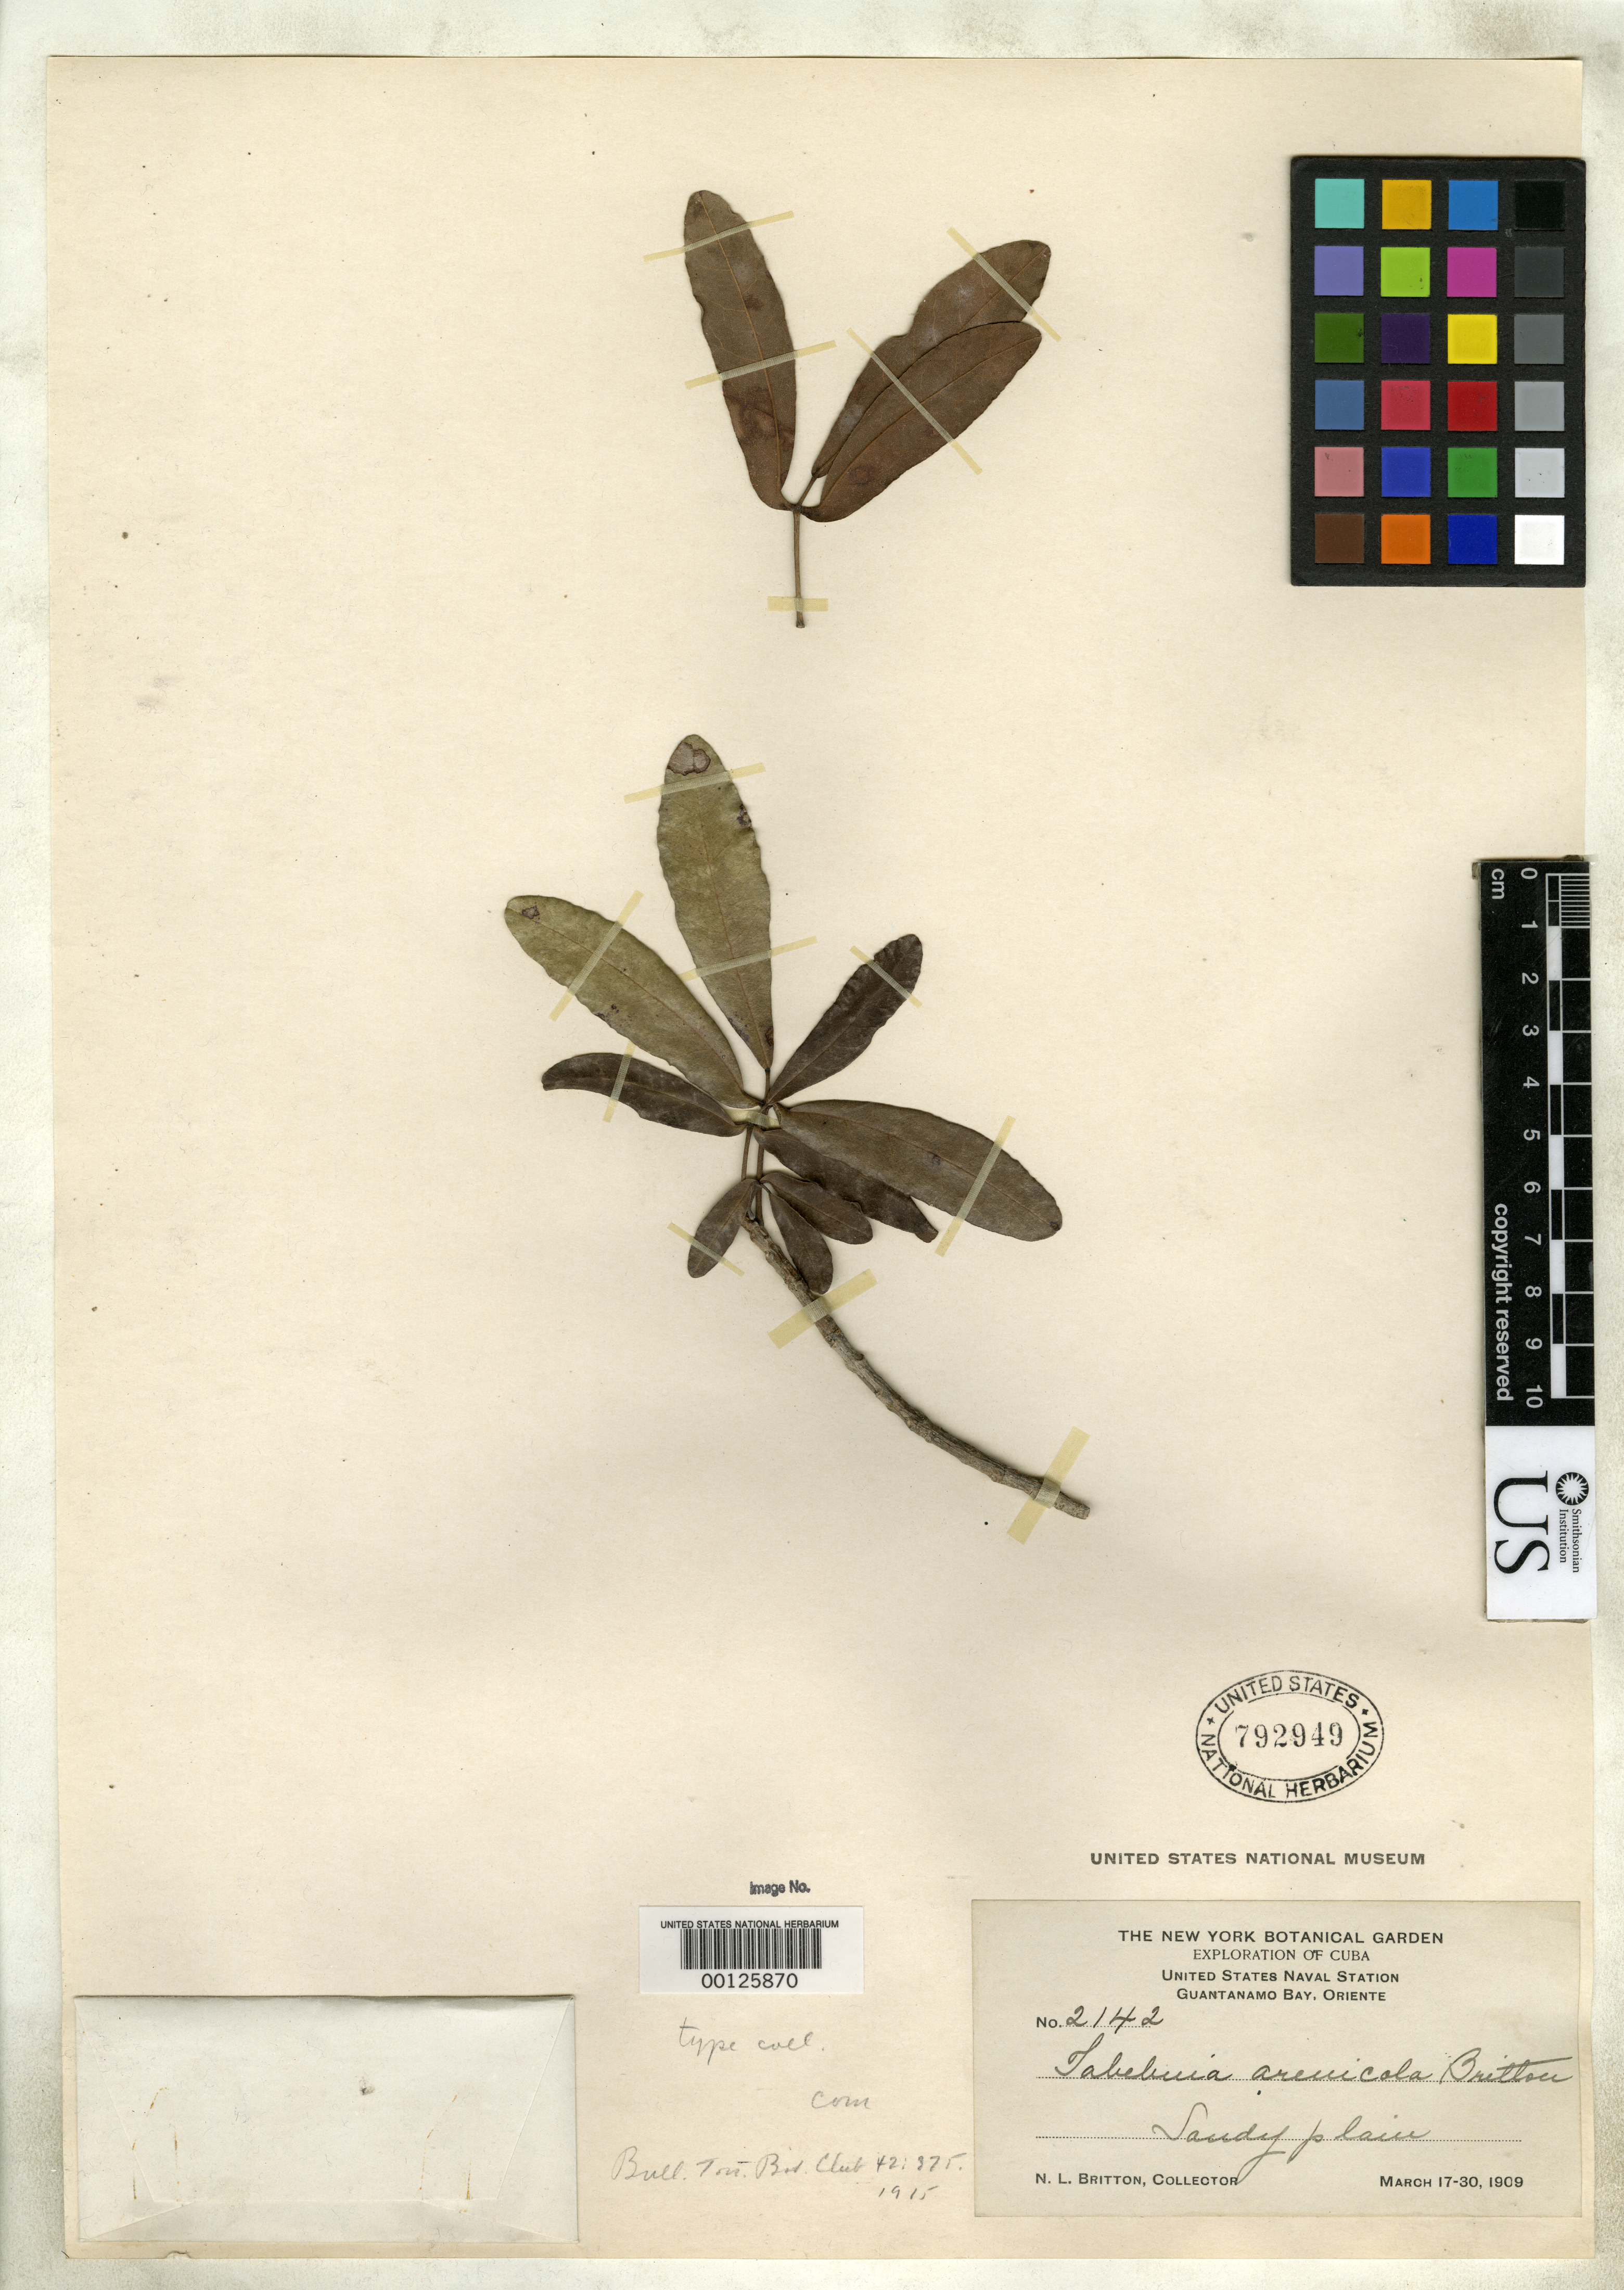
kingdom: Plantae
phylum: Tracheophyta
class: Magnoliopsida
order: Lamiales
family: Bignoniaceae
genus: Tabebuia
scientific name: Tabebuia arenicola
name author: Britton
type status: Isotype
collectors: N. Britton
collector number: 2142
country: Cuba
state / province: Oriente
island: Greater Antilles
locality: Condi Beach, Guantanamo Bay.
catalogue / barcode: US 792949